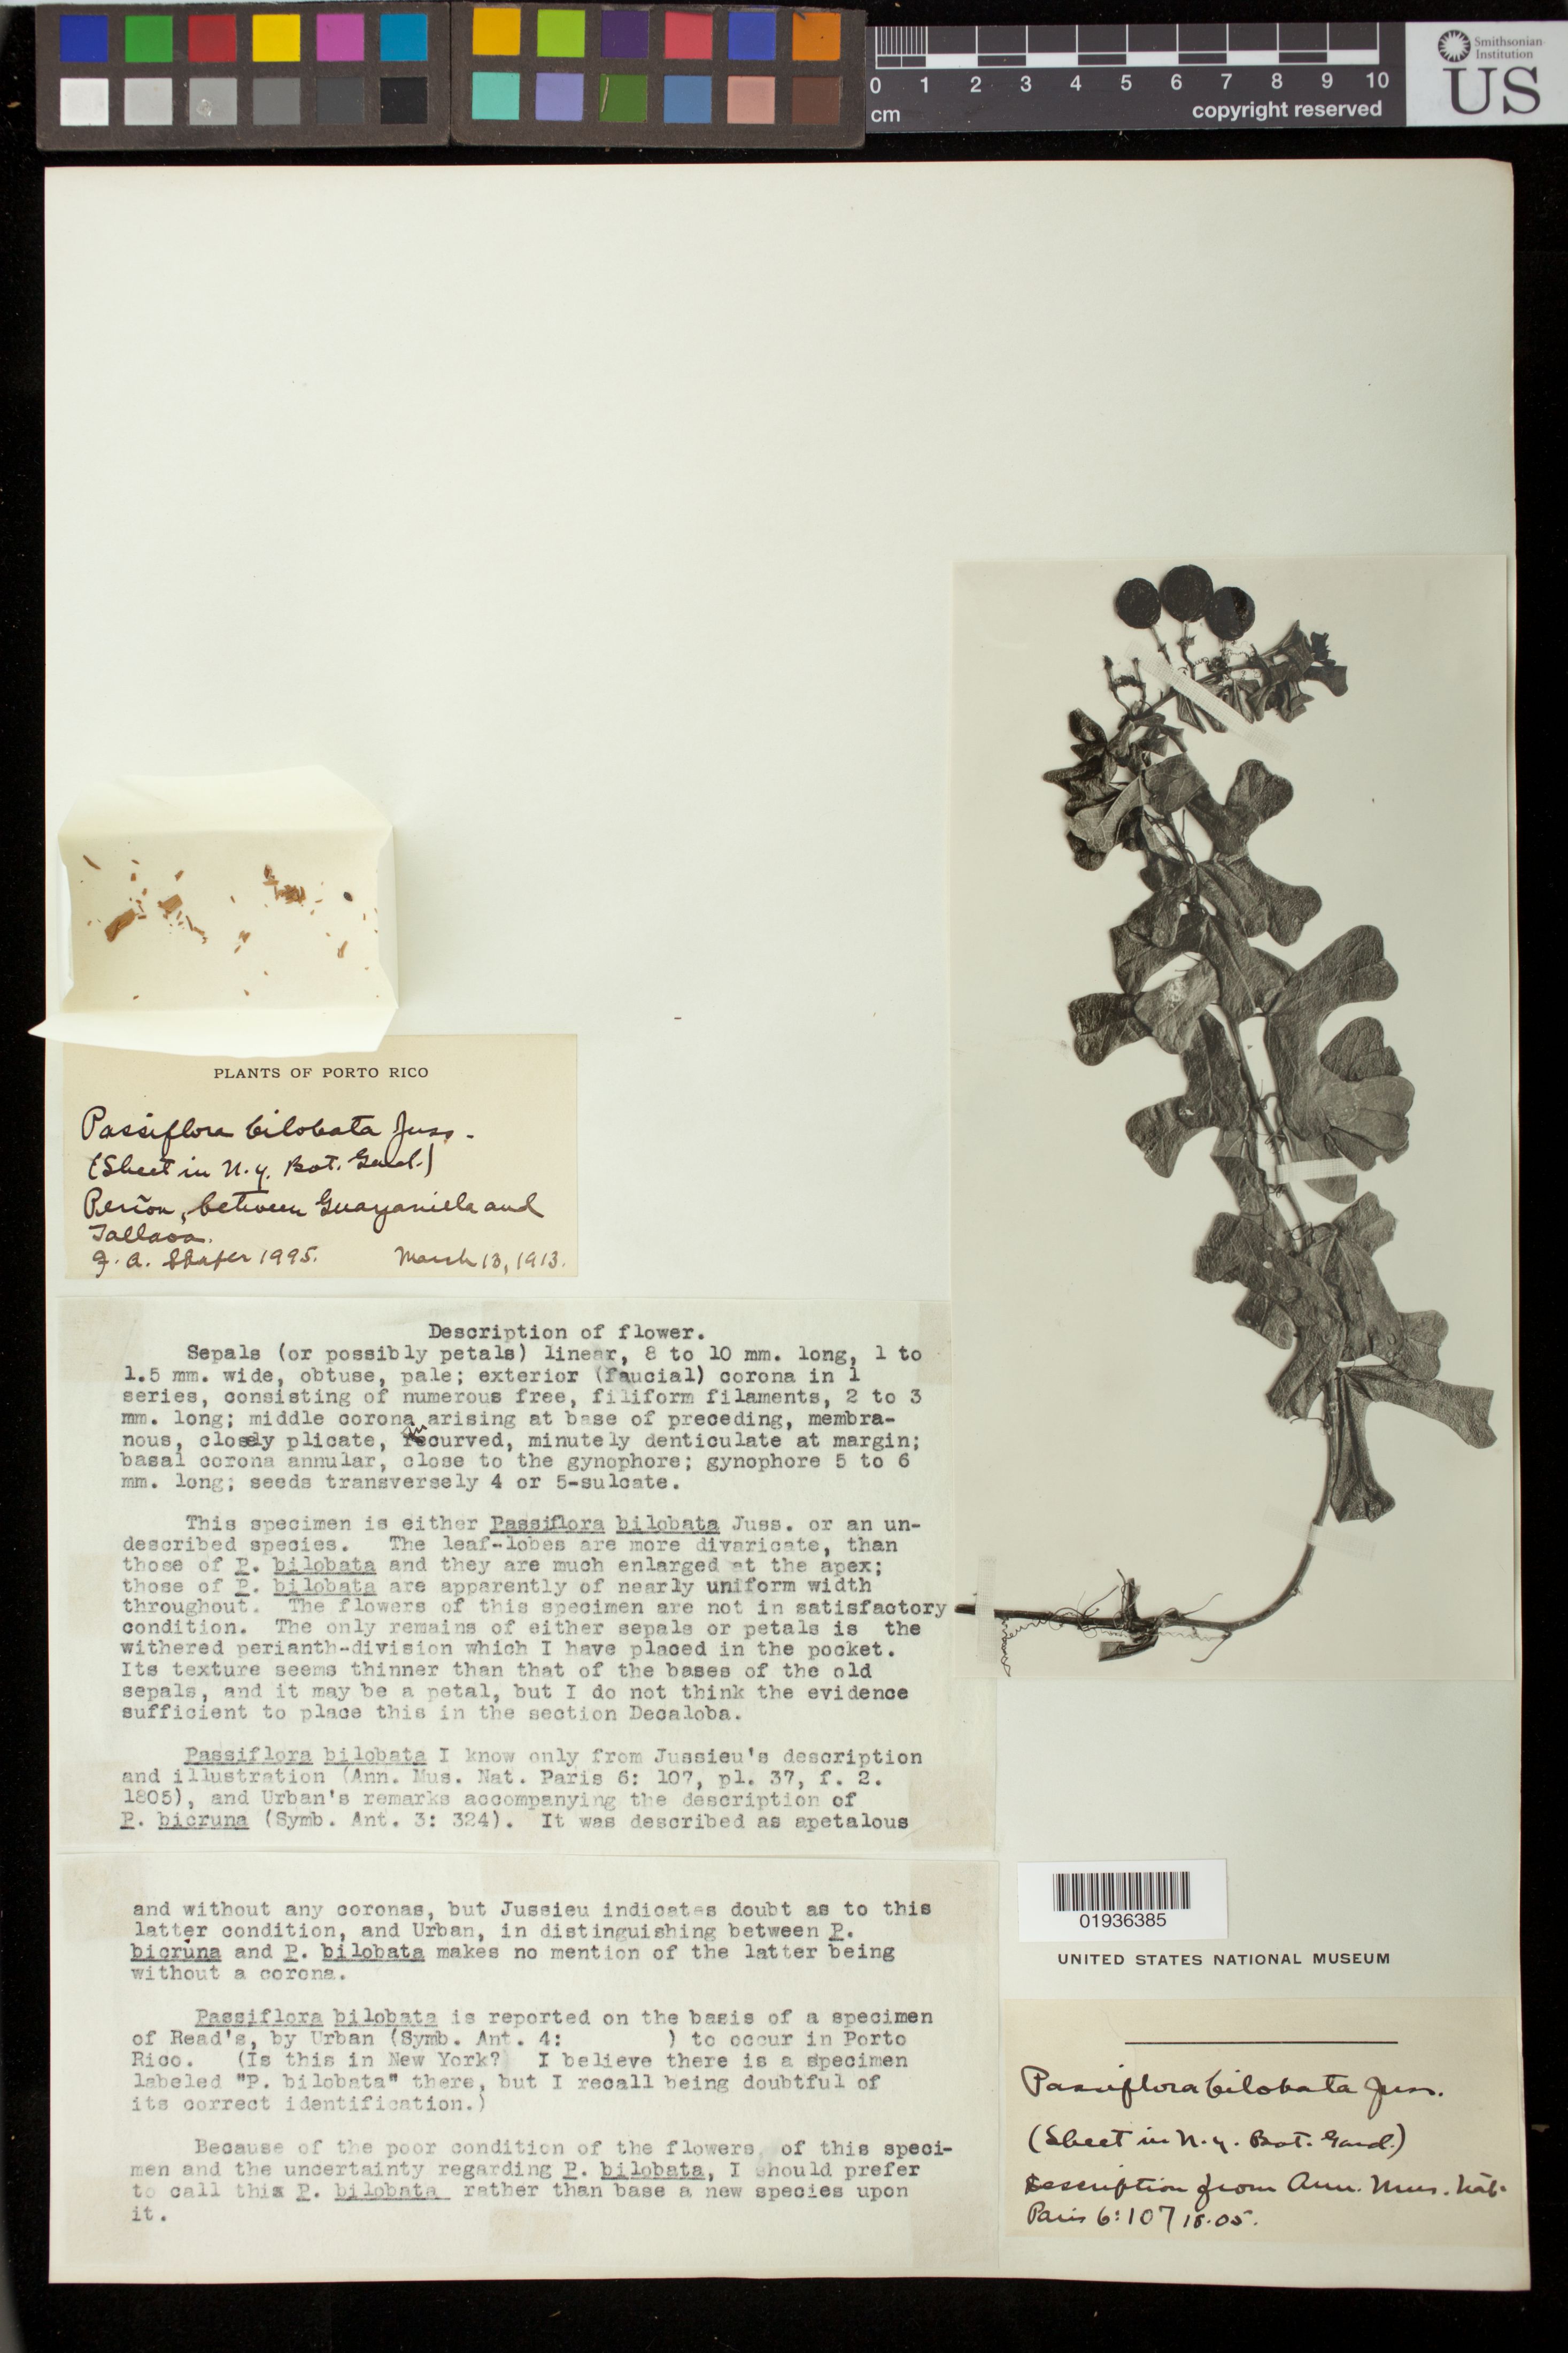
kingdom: Plantae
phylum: Tracheophyta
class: Magnoliopsida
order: Malpighiales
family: Passifloraceae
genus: Passiflora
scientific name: Passiflora bilobata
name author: Juss.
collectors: J. A. Shafer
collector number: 1995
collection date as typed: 13 Mar 1913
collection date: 1913-03-13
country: Puerto Rico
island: Greater Antilles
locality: Peñon; between Guayanilla and Tallahoa